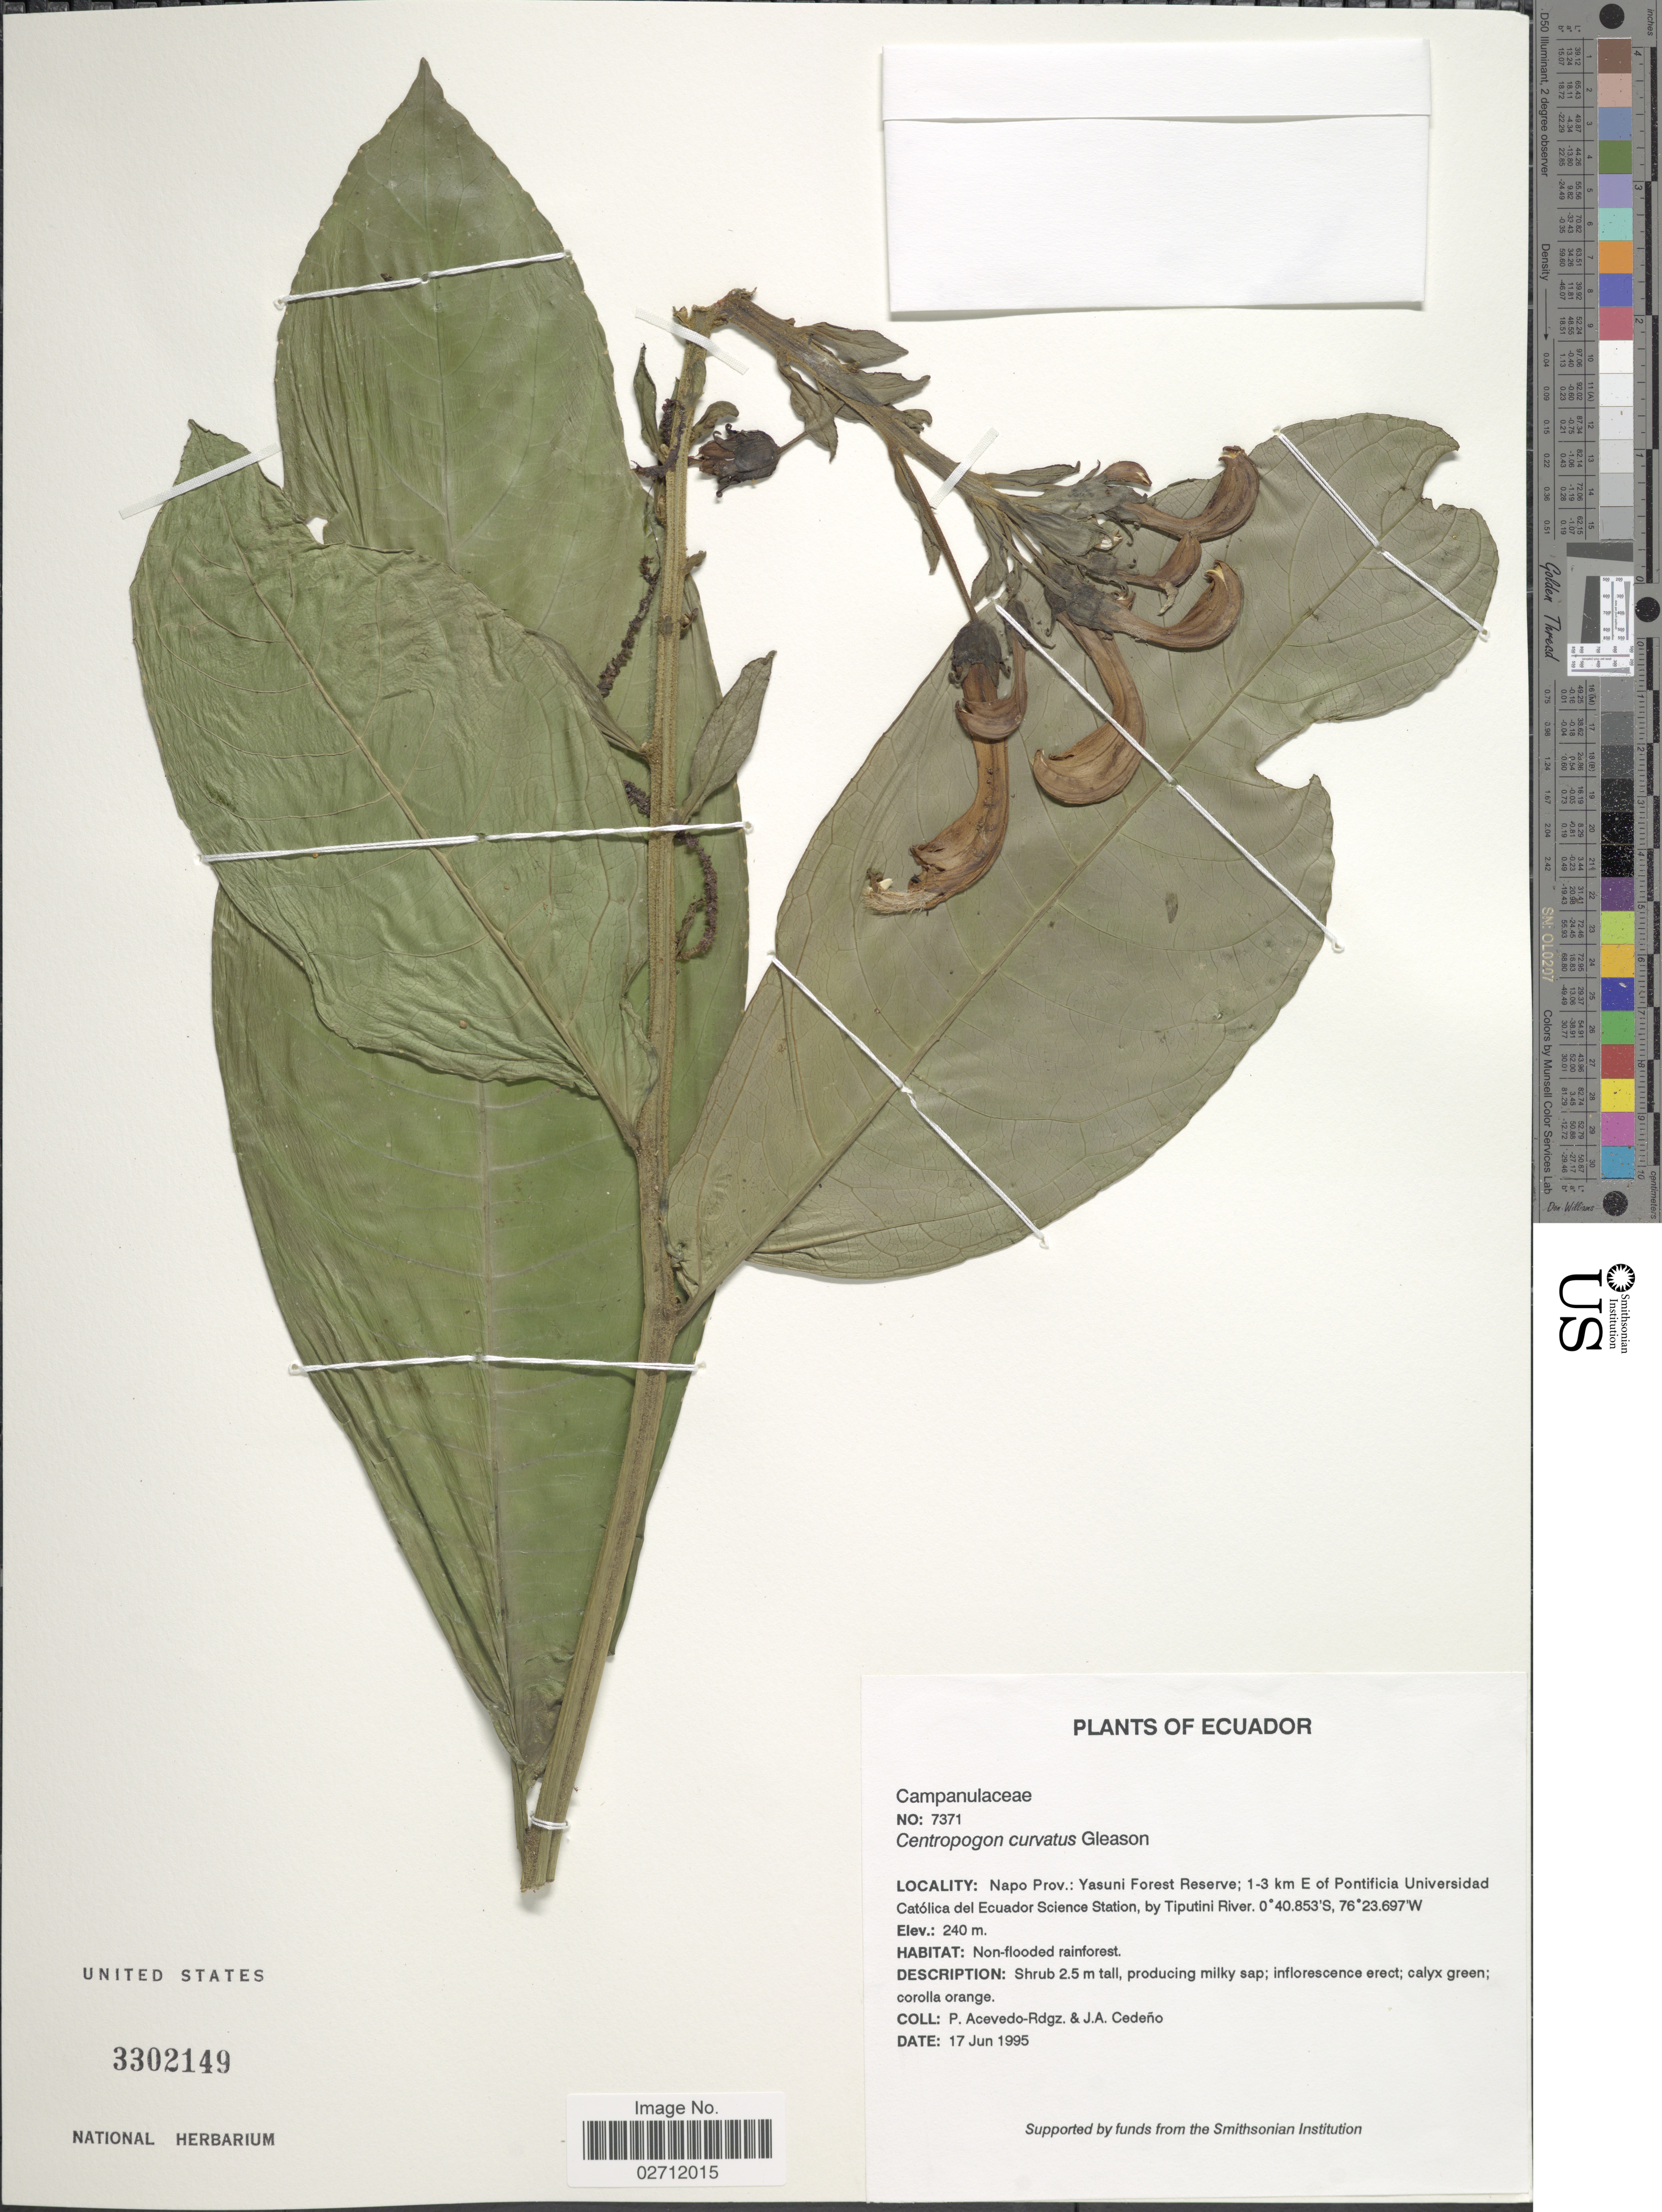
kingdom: Plantae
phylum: Tracheophyta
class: Magnoliopsida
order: Asterales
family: Campanulaceae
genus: Centropogon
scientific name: Centropogon curvatus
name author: Gleason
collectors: P. Acevedo-Rodr. & J. A. Cedeno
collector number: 7371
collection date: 1995-06-17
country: Ecuador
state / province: Napo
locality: Yasuni Forest Reserve; 1-3 km E of Pontificia Universidad Catolica del Ecuador Science Station, by Tiputini River.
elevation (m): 240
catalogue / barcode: US 3302149